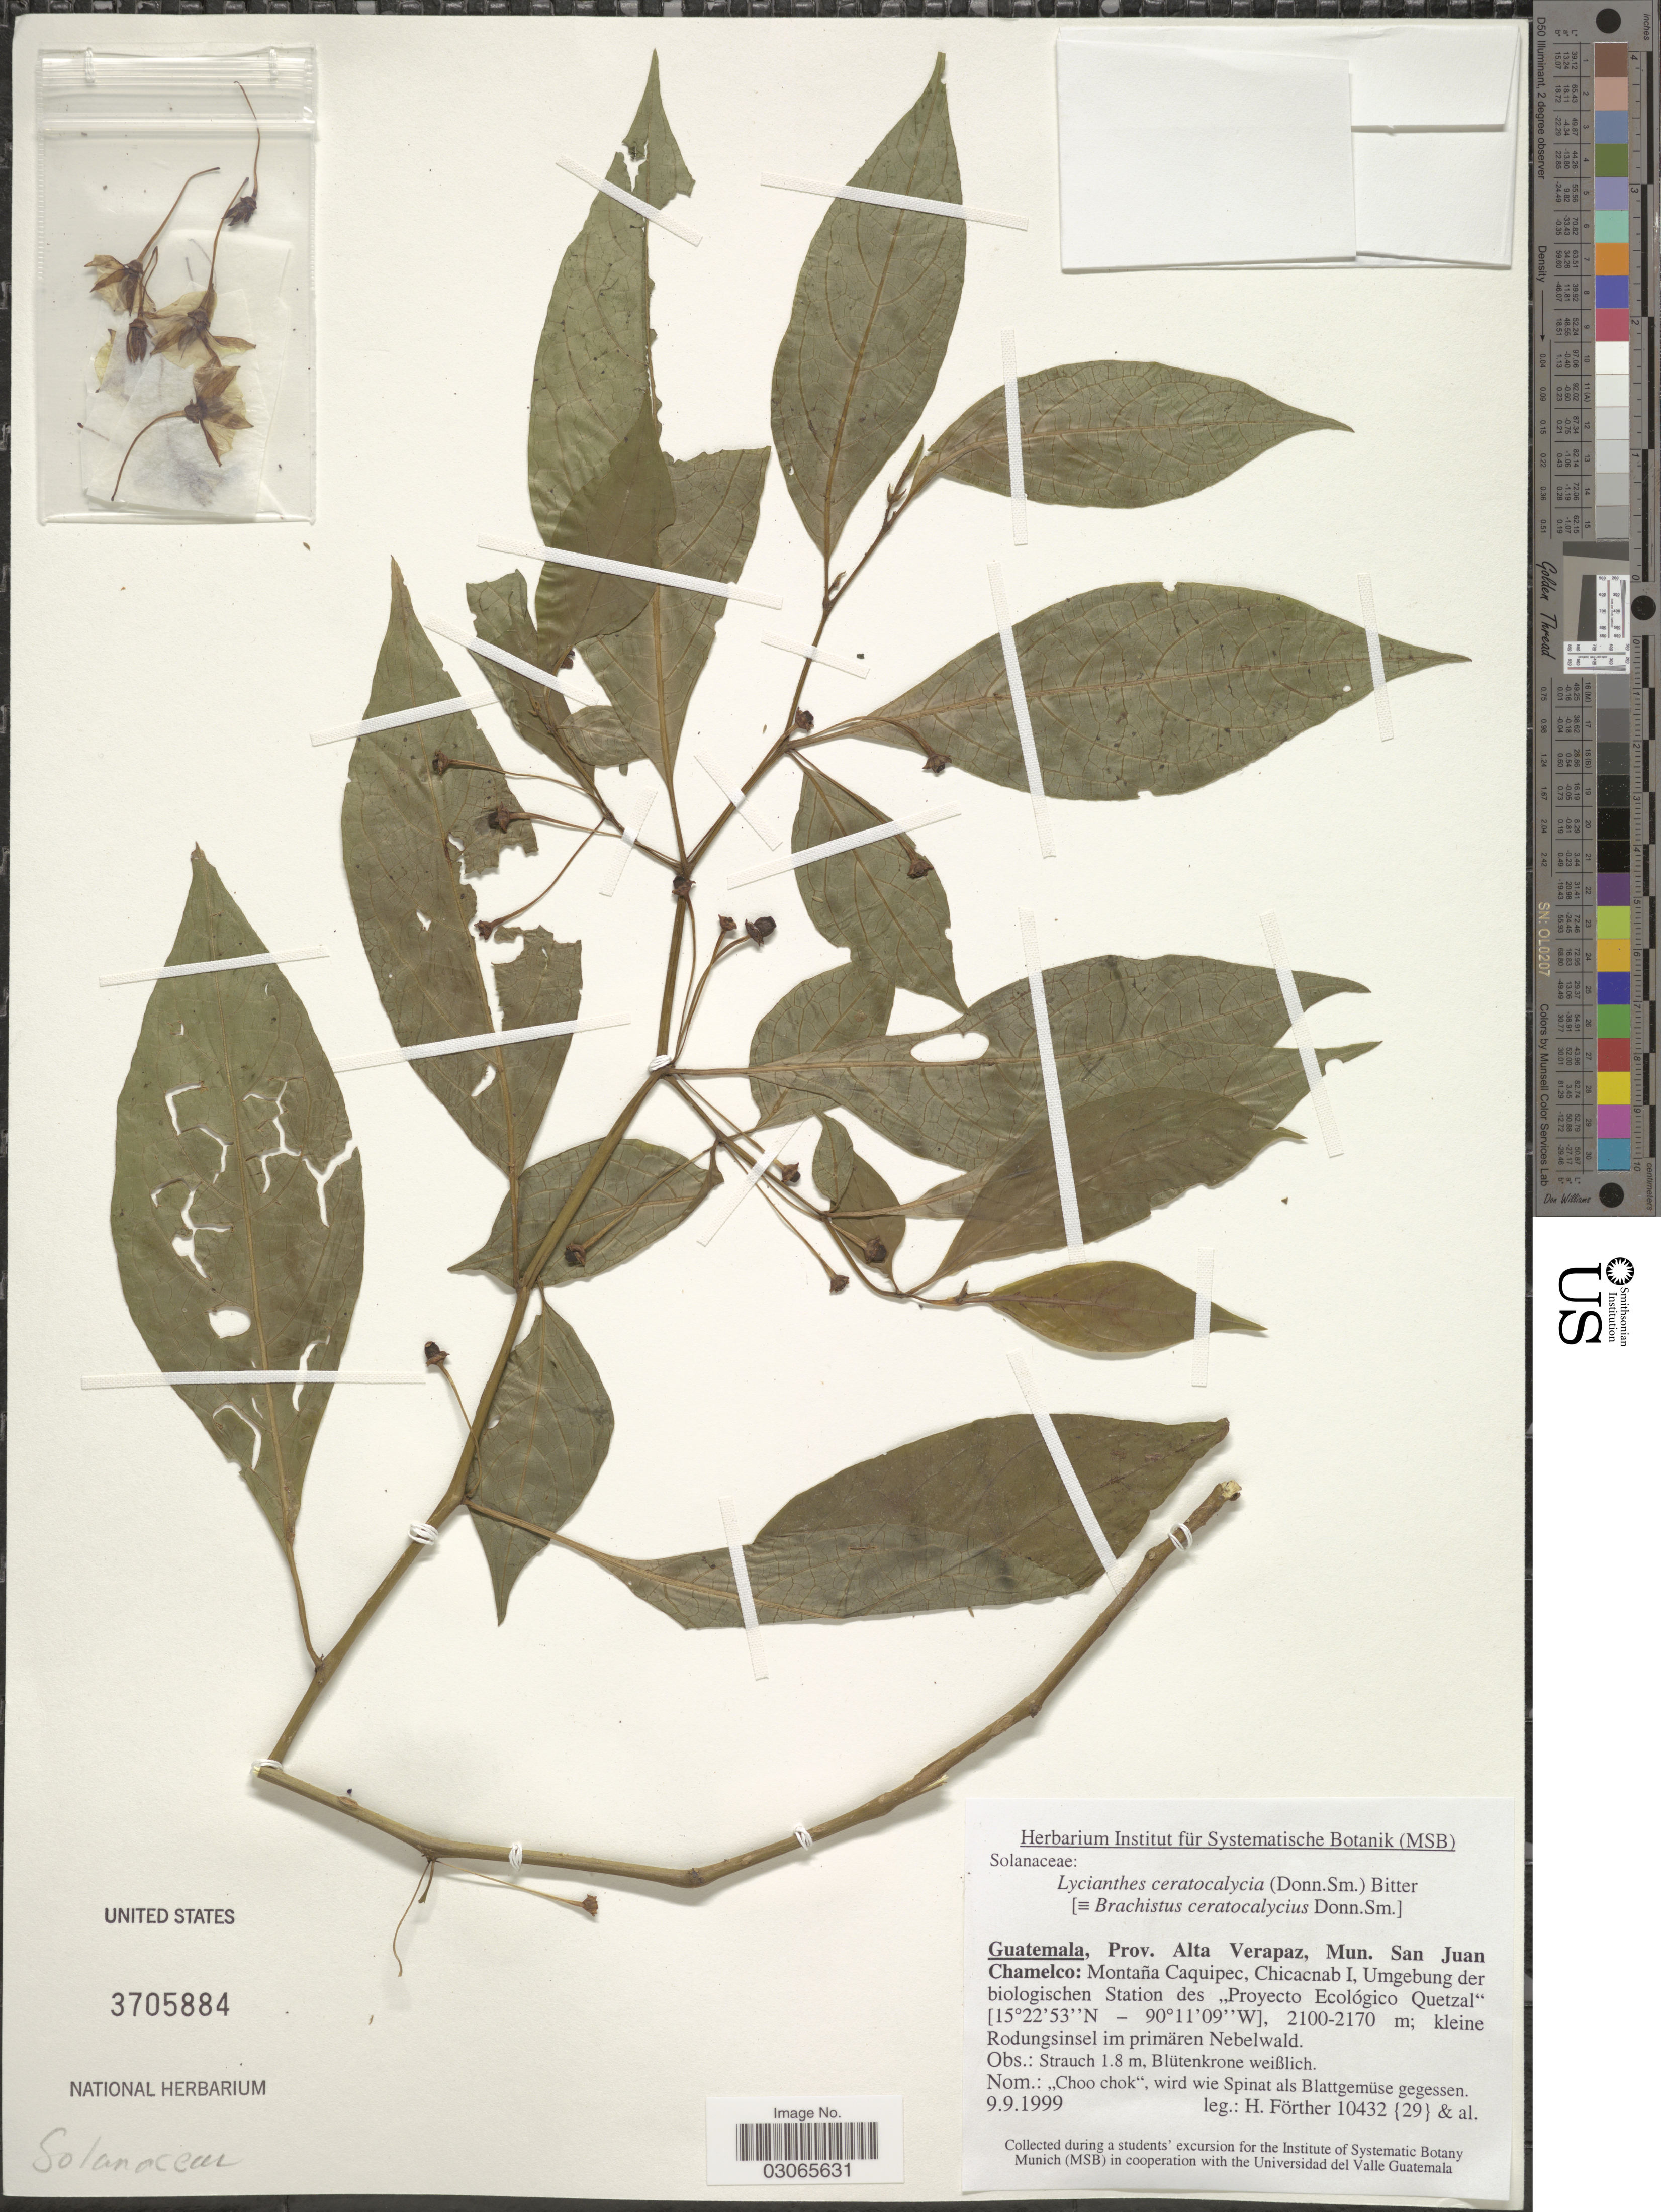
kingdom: Plantae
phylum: Tracheophyta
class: Magnoliopsida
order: Solanales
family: Solanaceae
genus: Lycianthes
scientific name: Lycianthes ceratocalycia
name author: (Donn. Sm.) Bitter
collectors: H. Förther & et al.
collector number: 10432 {29}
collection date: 1999-09-09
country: Guatemala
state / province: Alta Verapaz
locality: Mun. San Juan Chamelco: Montaña Caquipec, Chicacnab I, Umgebung der biologischen Station des "Proyecto Ecológico Quetzal".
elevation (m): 2100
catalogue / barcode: US 3705884